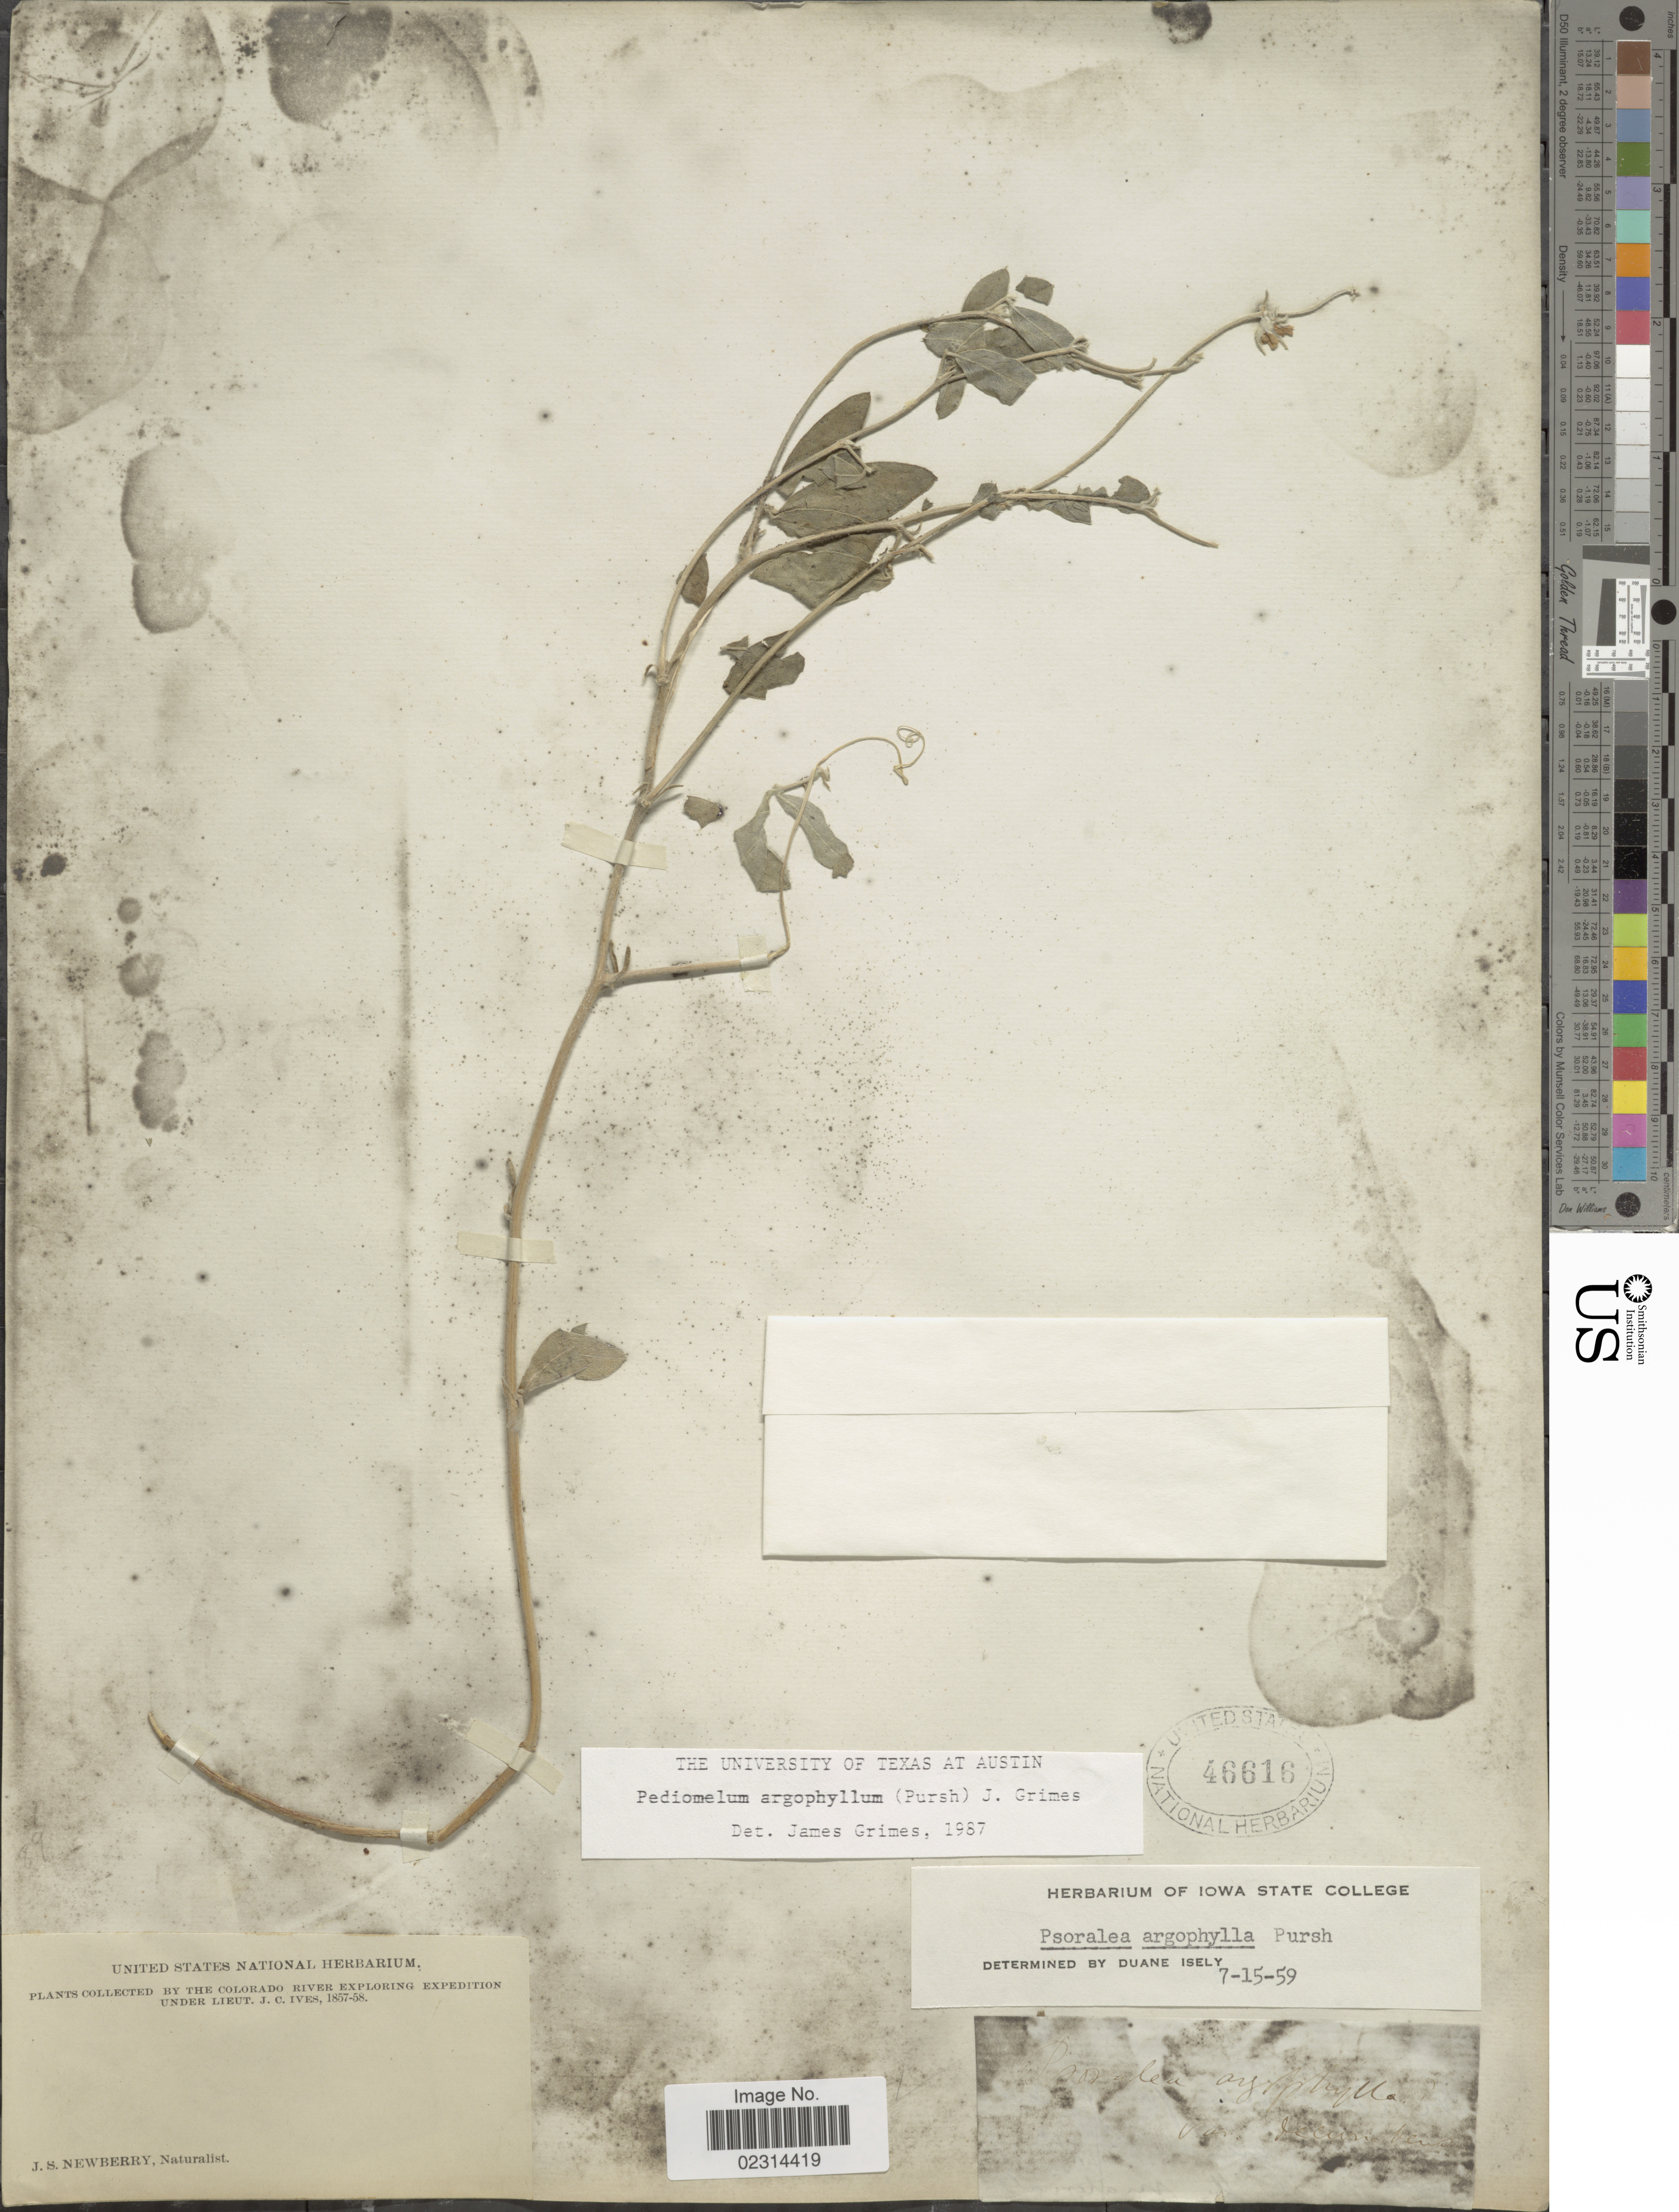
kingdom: Plantae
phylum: Tracheophyta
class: Magnoliopsida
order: Fabales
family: Fabaceae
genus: Pediomelum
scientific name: Pediomelum argophyllum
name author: (Pursh) J.W. Grimes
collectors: J. S. Newberry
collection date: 1857/1858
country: United States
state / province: Colorado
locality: Colorado River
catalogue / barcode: US 46616